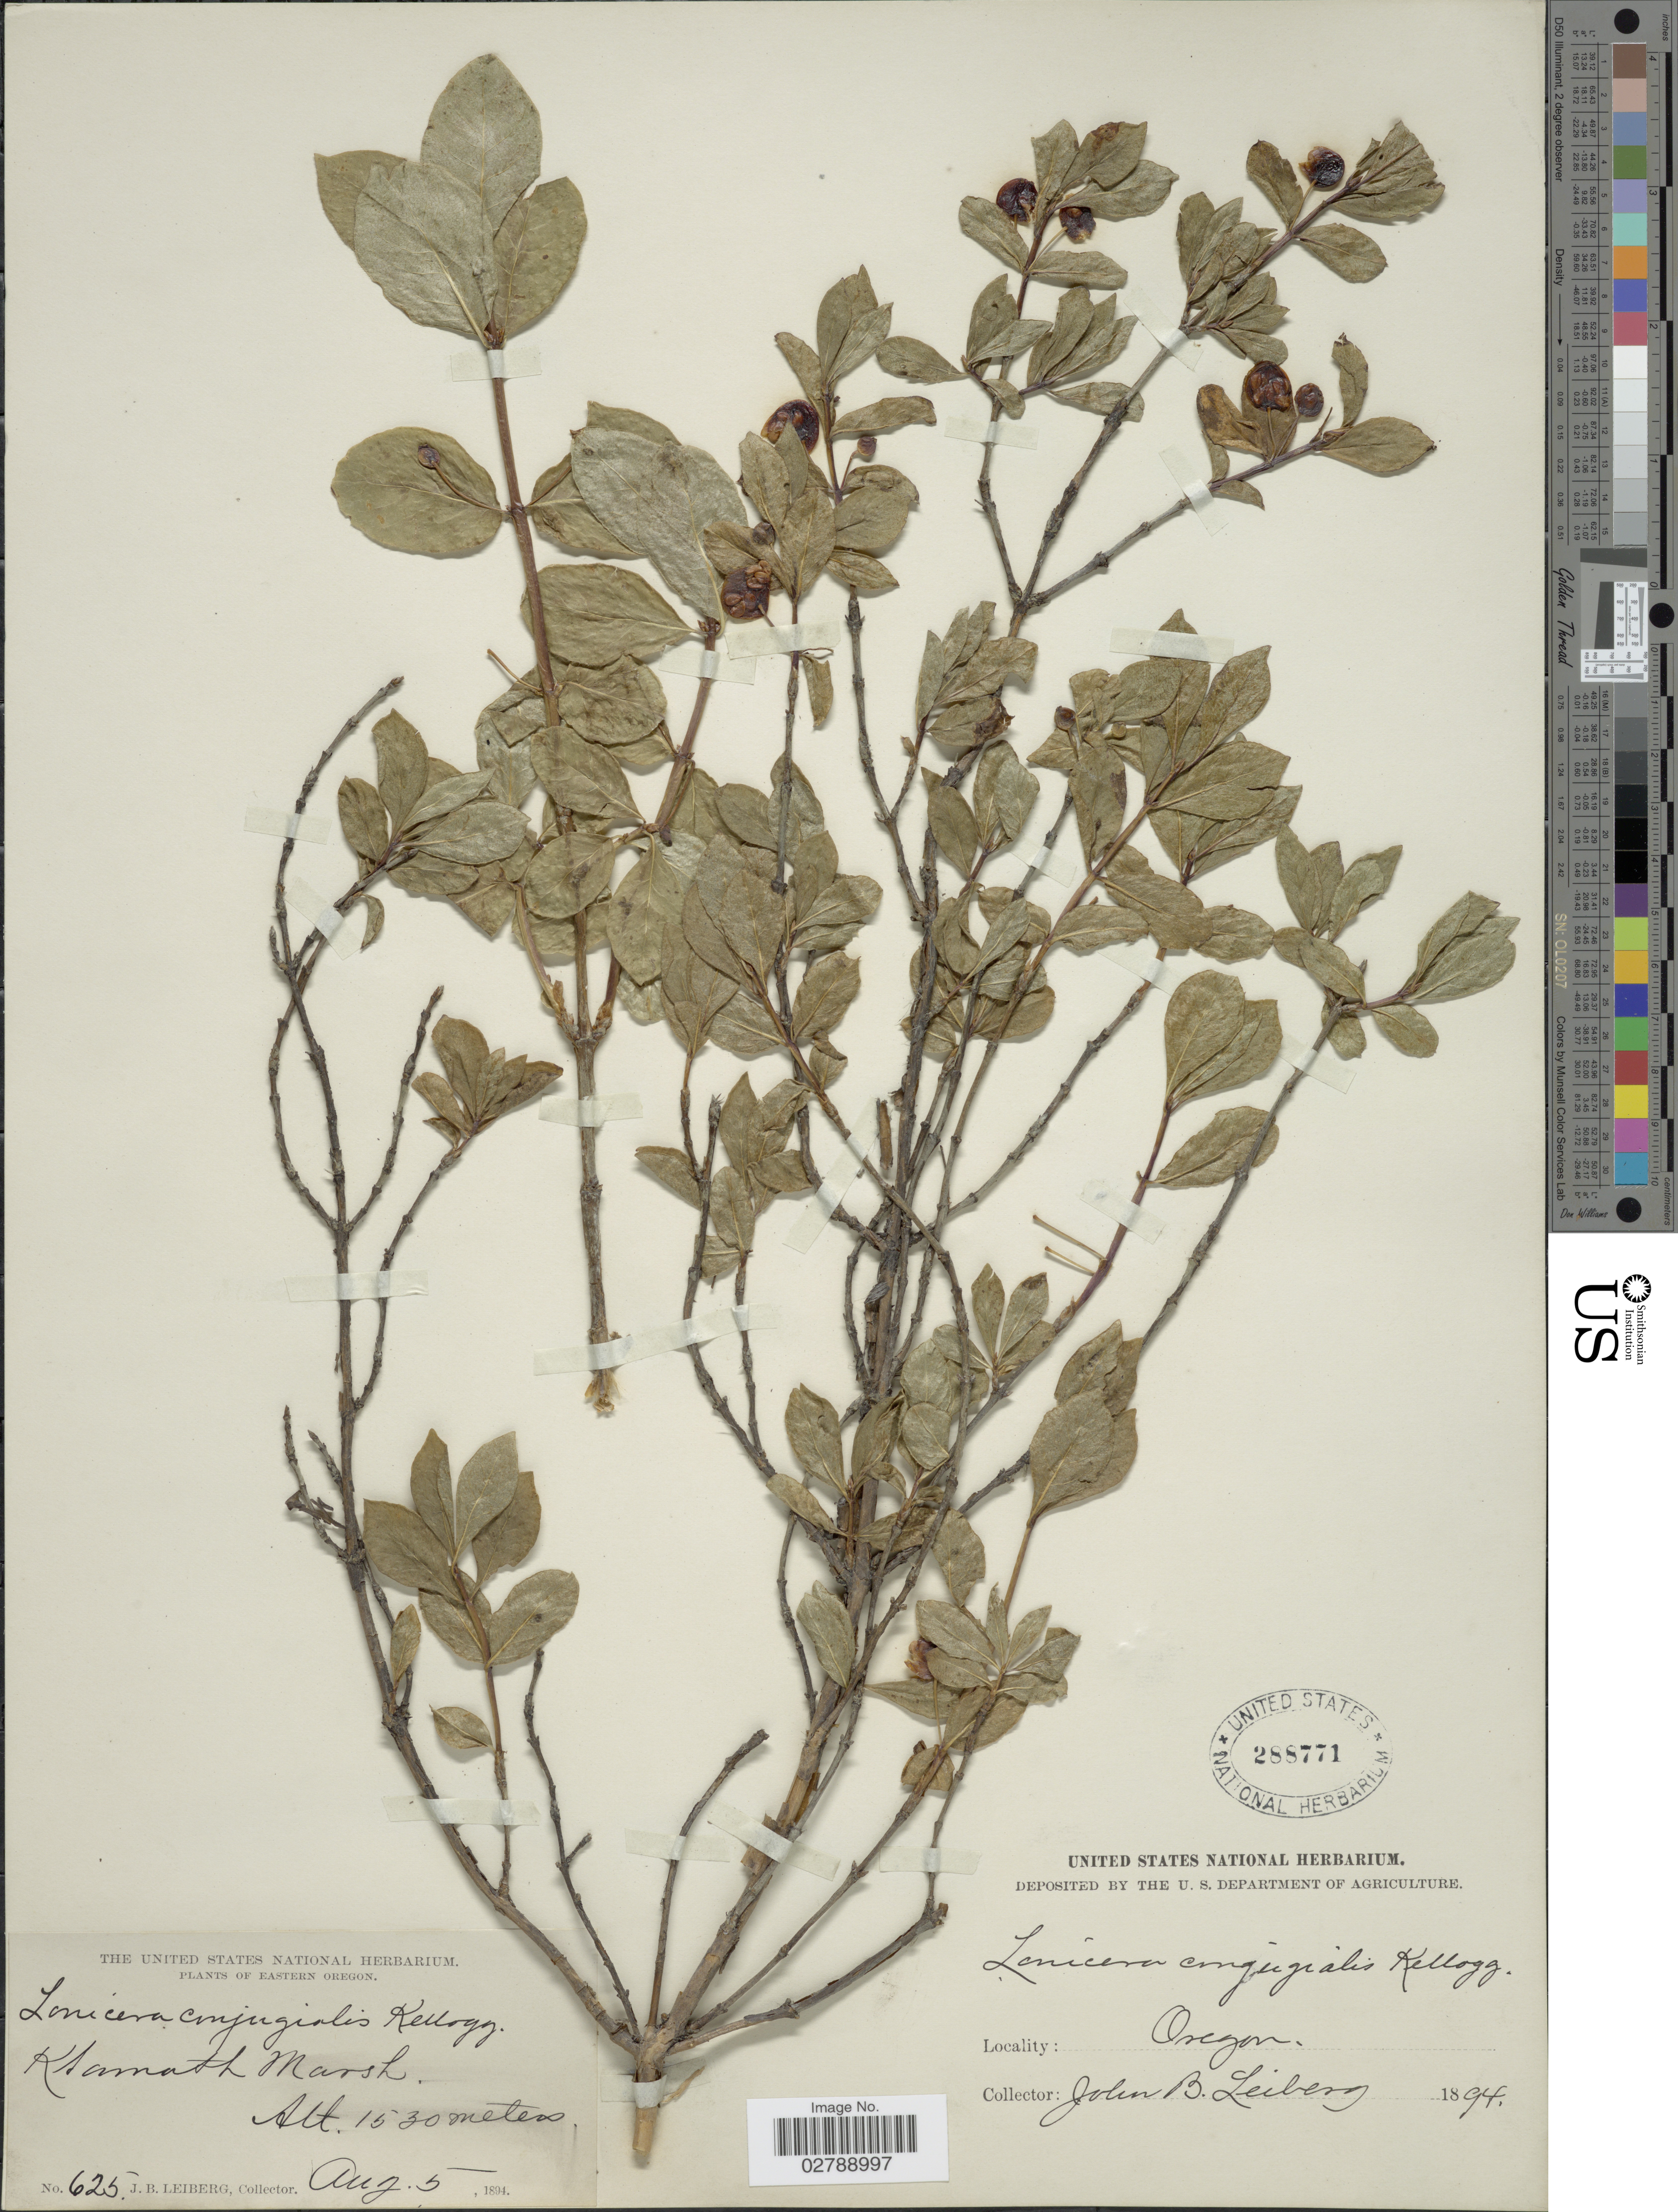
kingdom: Plantae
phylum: Tracheophyta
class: Magnoliopsida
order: Dipsacales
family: Caprifoliaceae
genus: Lonicera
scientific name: Lonicera conjugialis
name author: Kellogg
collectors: J. B. Leiberg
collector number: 625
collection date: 1894-08-05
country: United States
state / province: Oregon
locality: Eastern Oregon. Klamath Marsh.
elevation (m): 1530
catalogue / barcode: US 288771